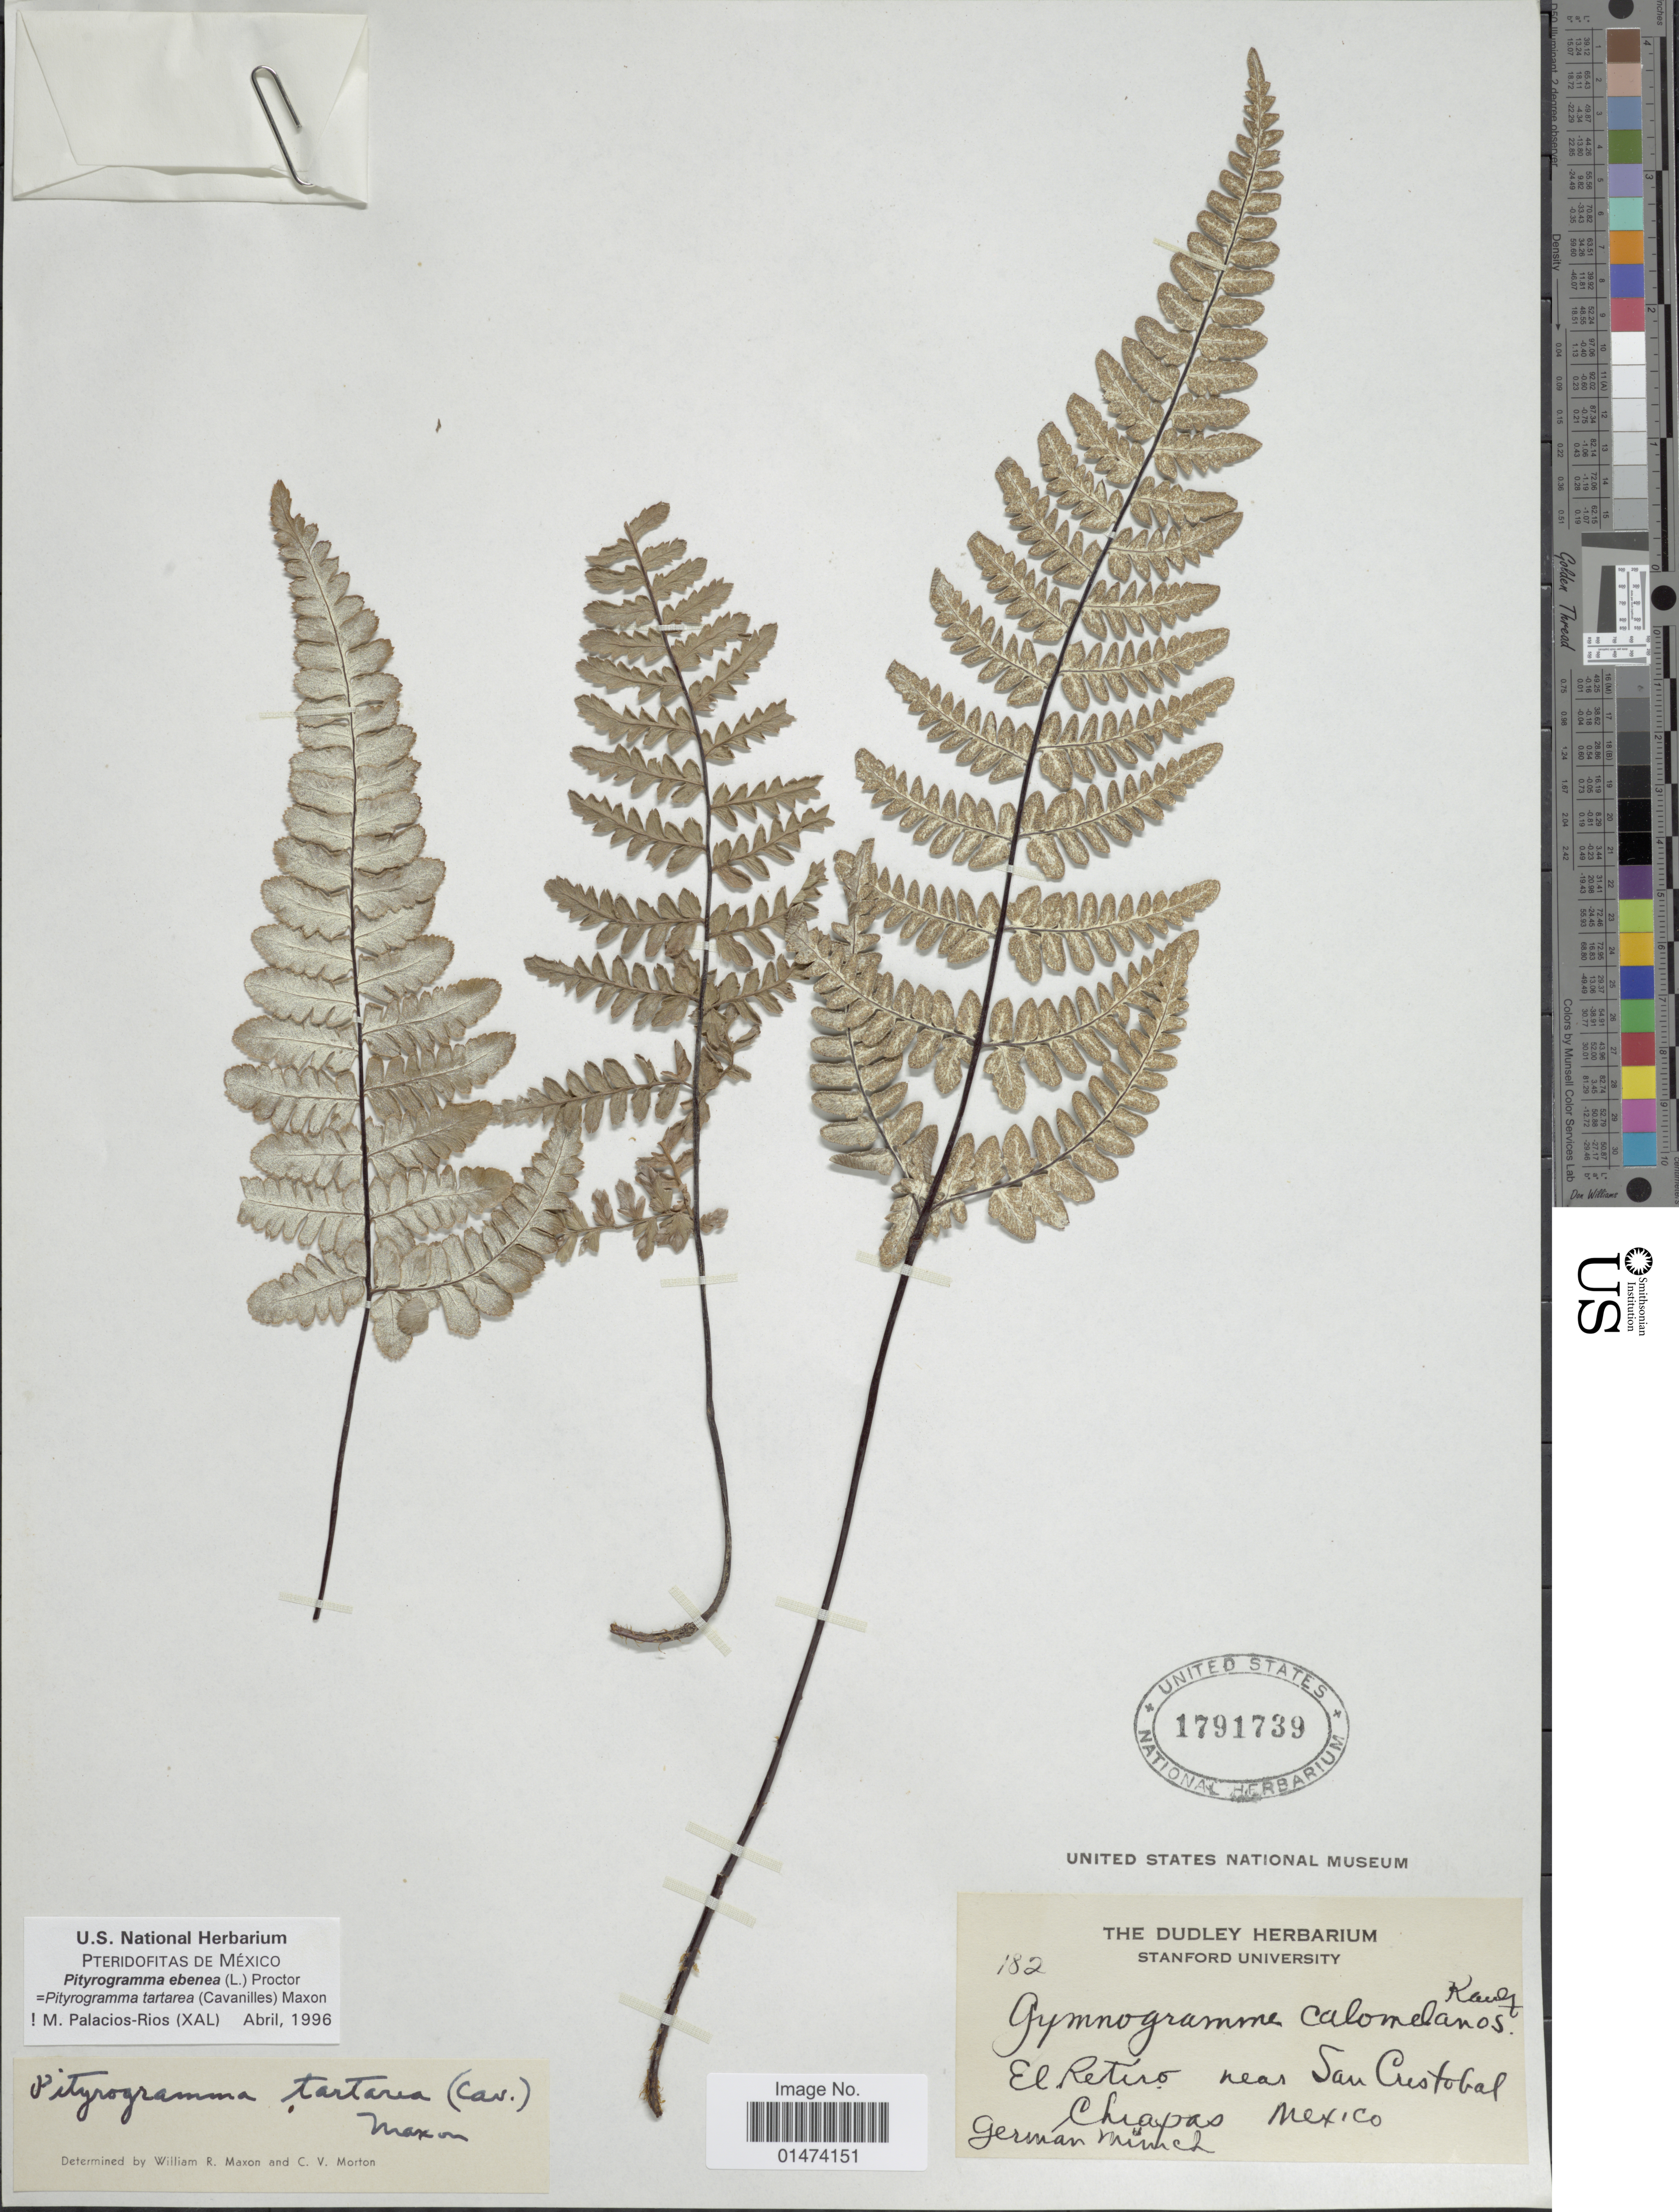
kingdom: Plantae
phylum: Tracheophyta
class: Polypodiopsida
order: Polypodiales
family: Pteridaceae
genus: Pityrogramma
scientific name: Pityrogramma tartarea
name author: (Cav.) Maxon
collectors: G. Munch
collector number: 182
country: Mexico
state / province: Chiapas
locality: El Retiro near San Custobal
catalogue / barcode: US 1791739